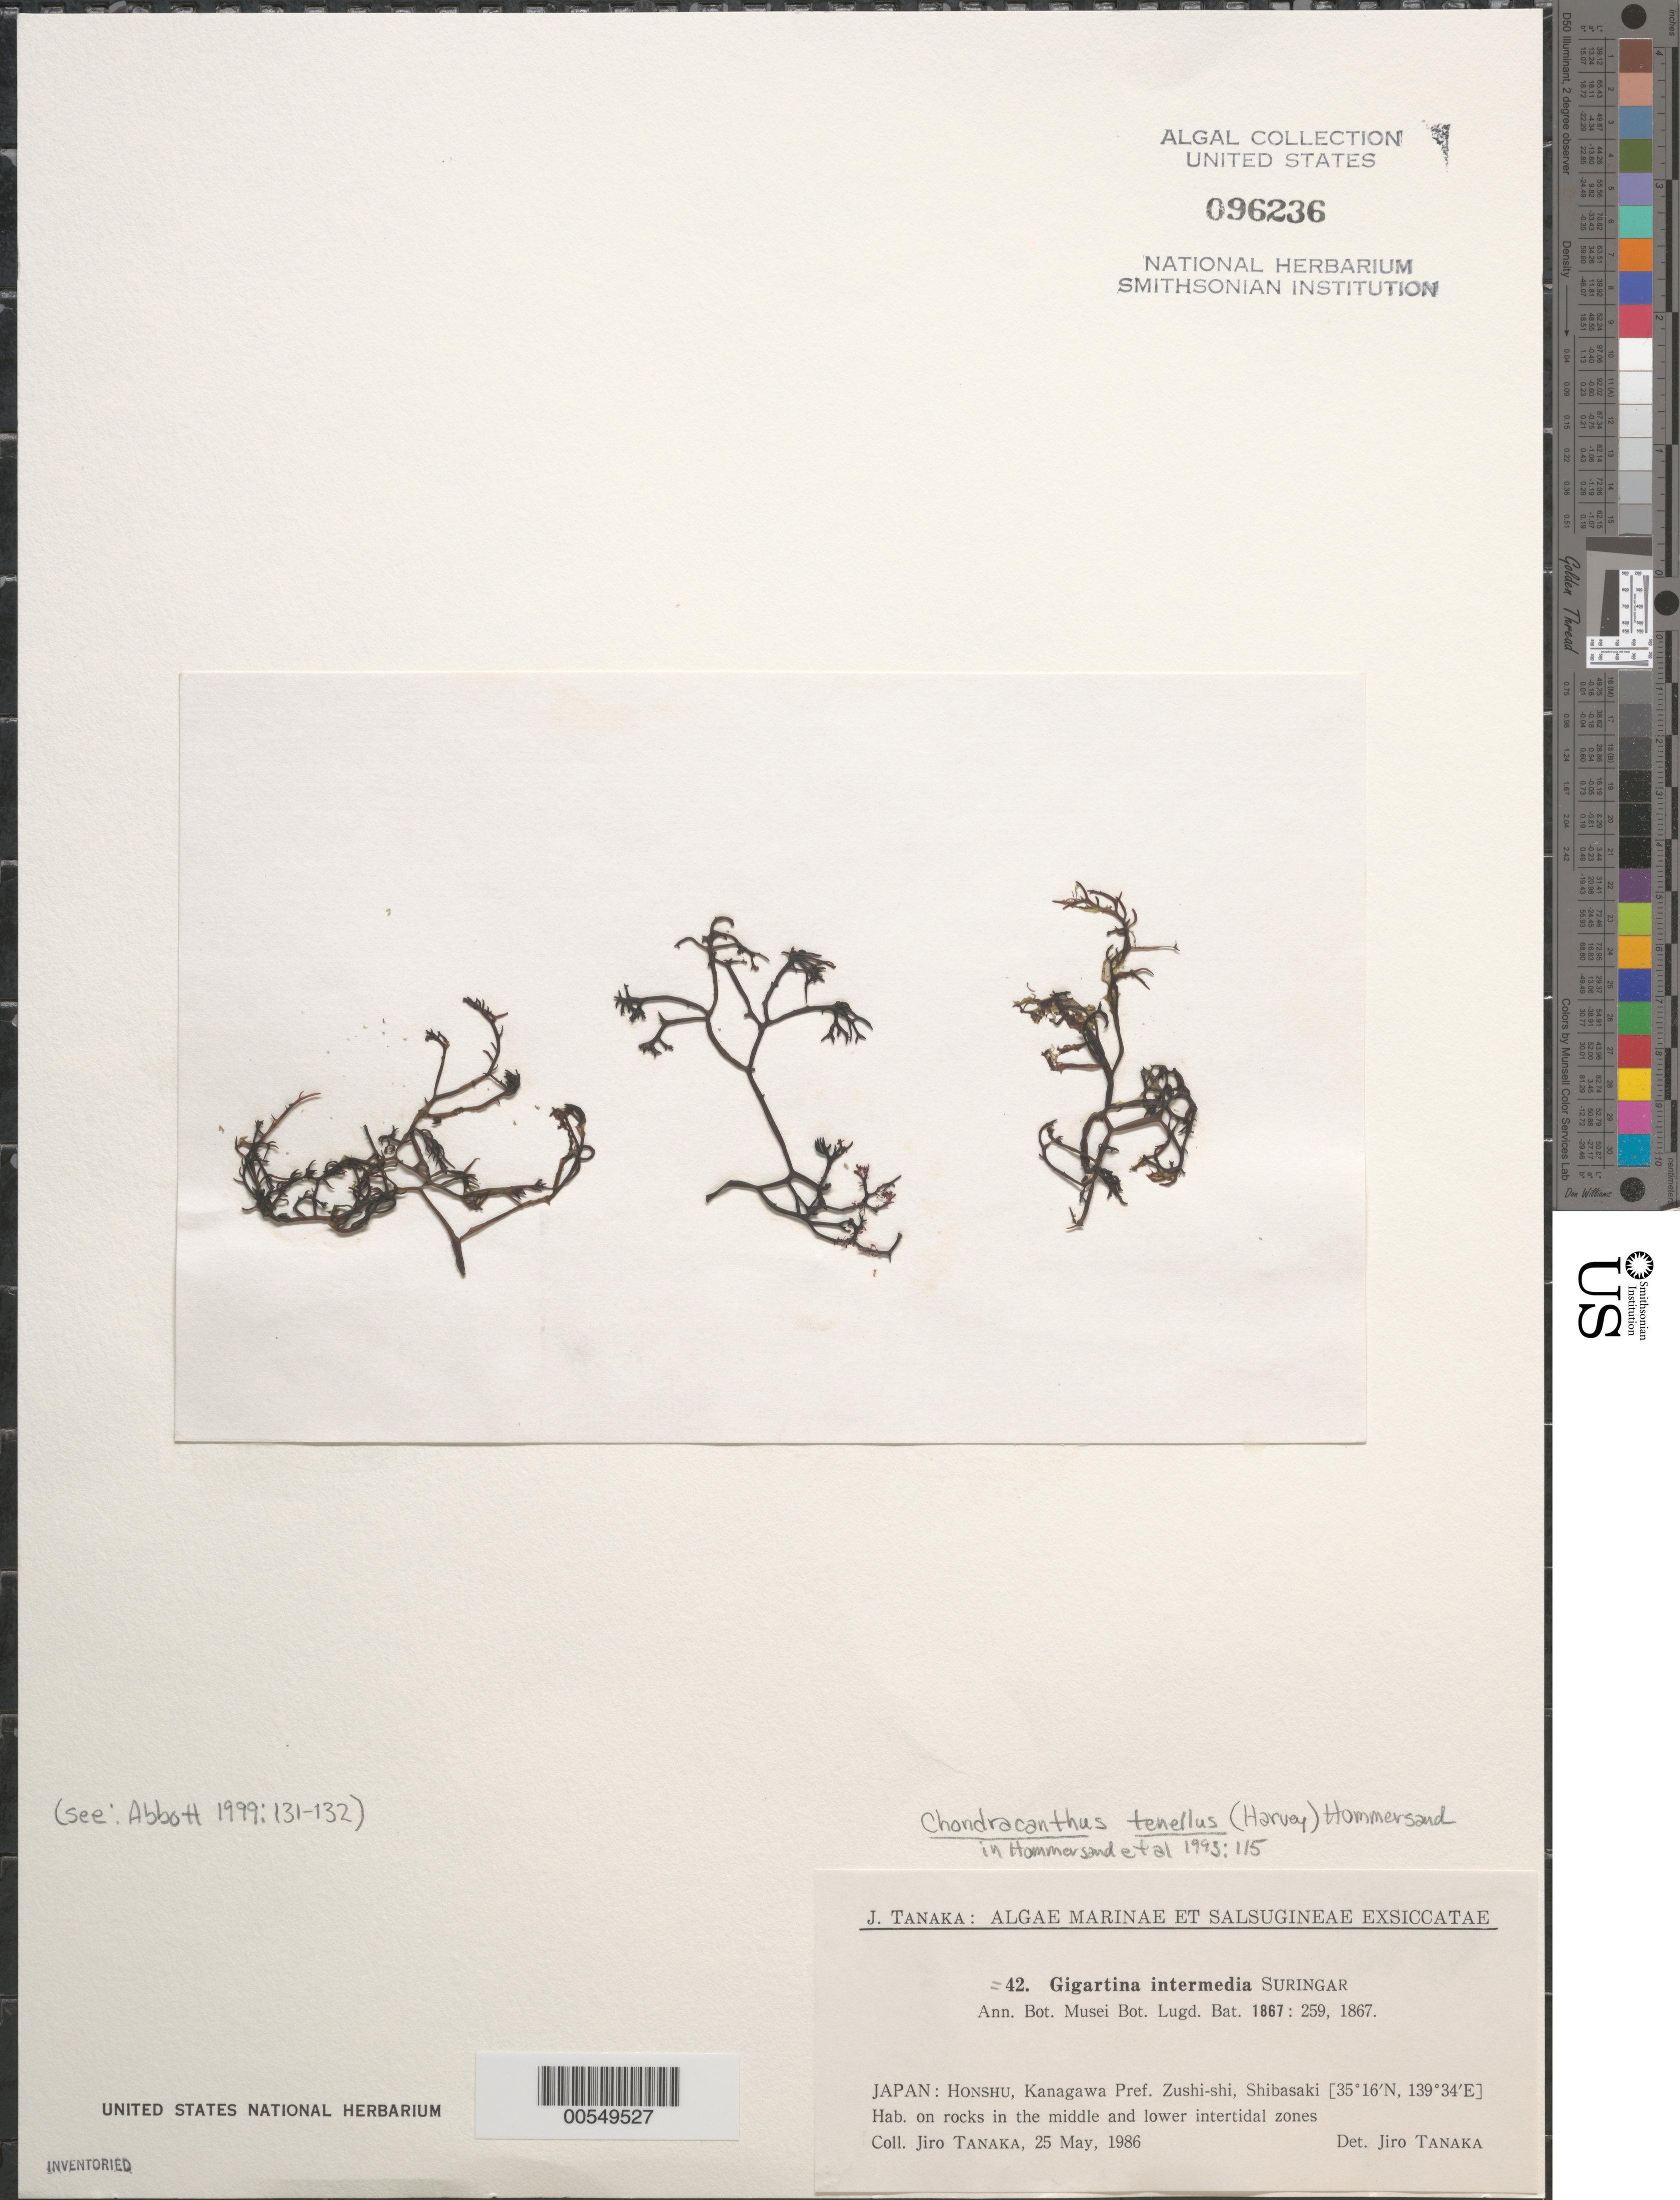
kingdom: Plantae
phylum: Rhodophyta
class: Florideophyceae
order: Gigartinales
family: Gigartinaceae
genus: Chondracanthus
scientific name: Chondracanthus intermedius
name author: (Suringar) Hommersand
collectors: J. Tanaka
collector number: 42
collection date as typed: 25 May 1986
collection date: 1986-05-25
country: Japan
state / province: Kanagawa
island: Honshu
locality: Shibasaki, Zushi-shi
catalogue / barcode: US 96236